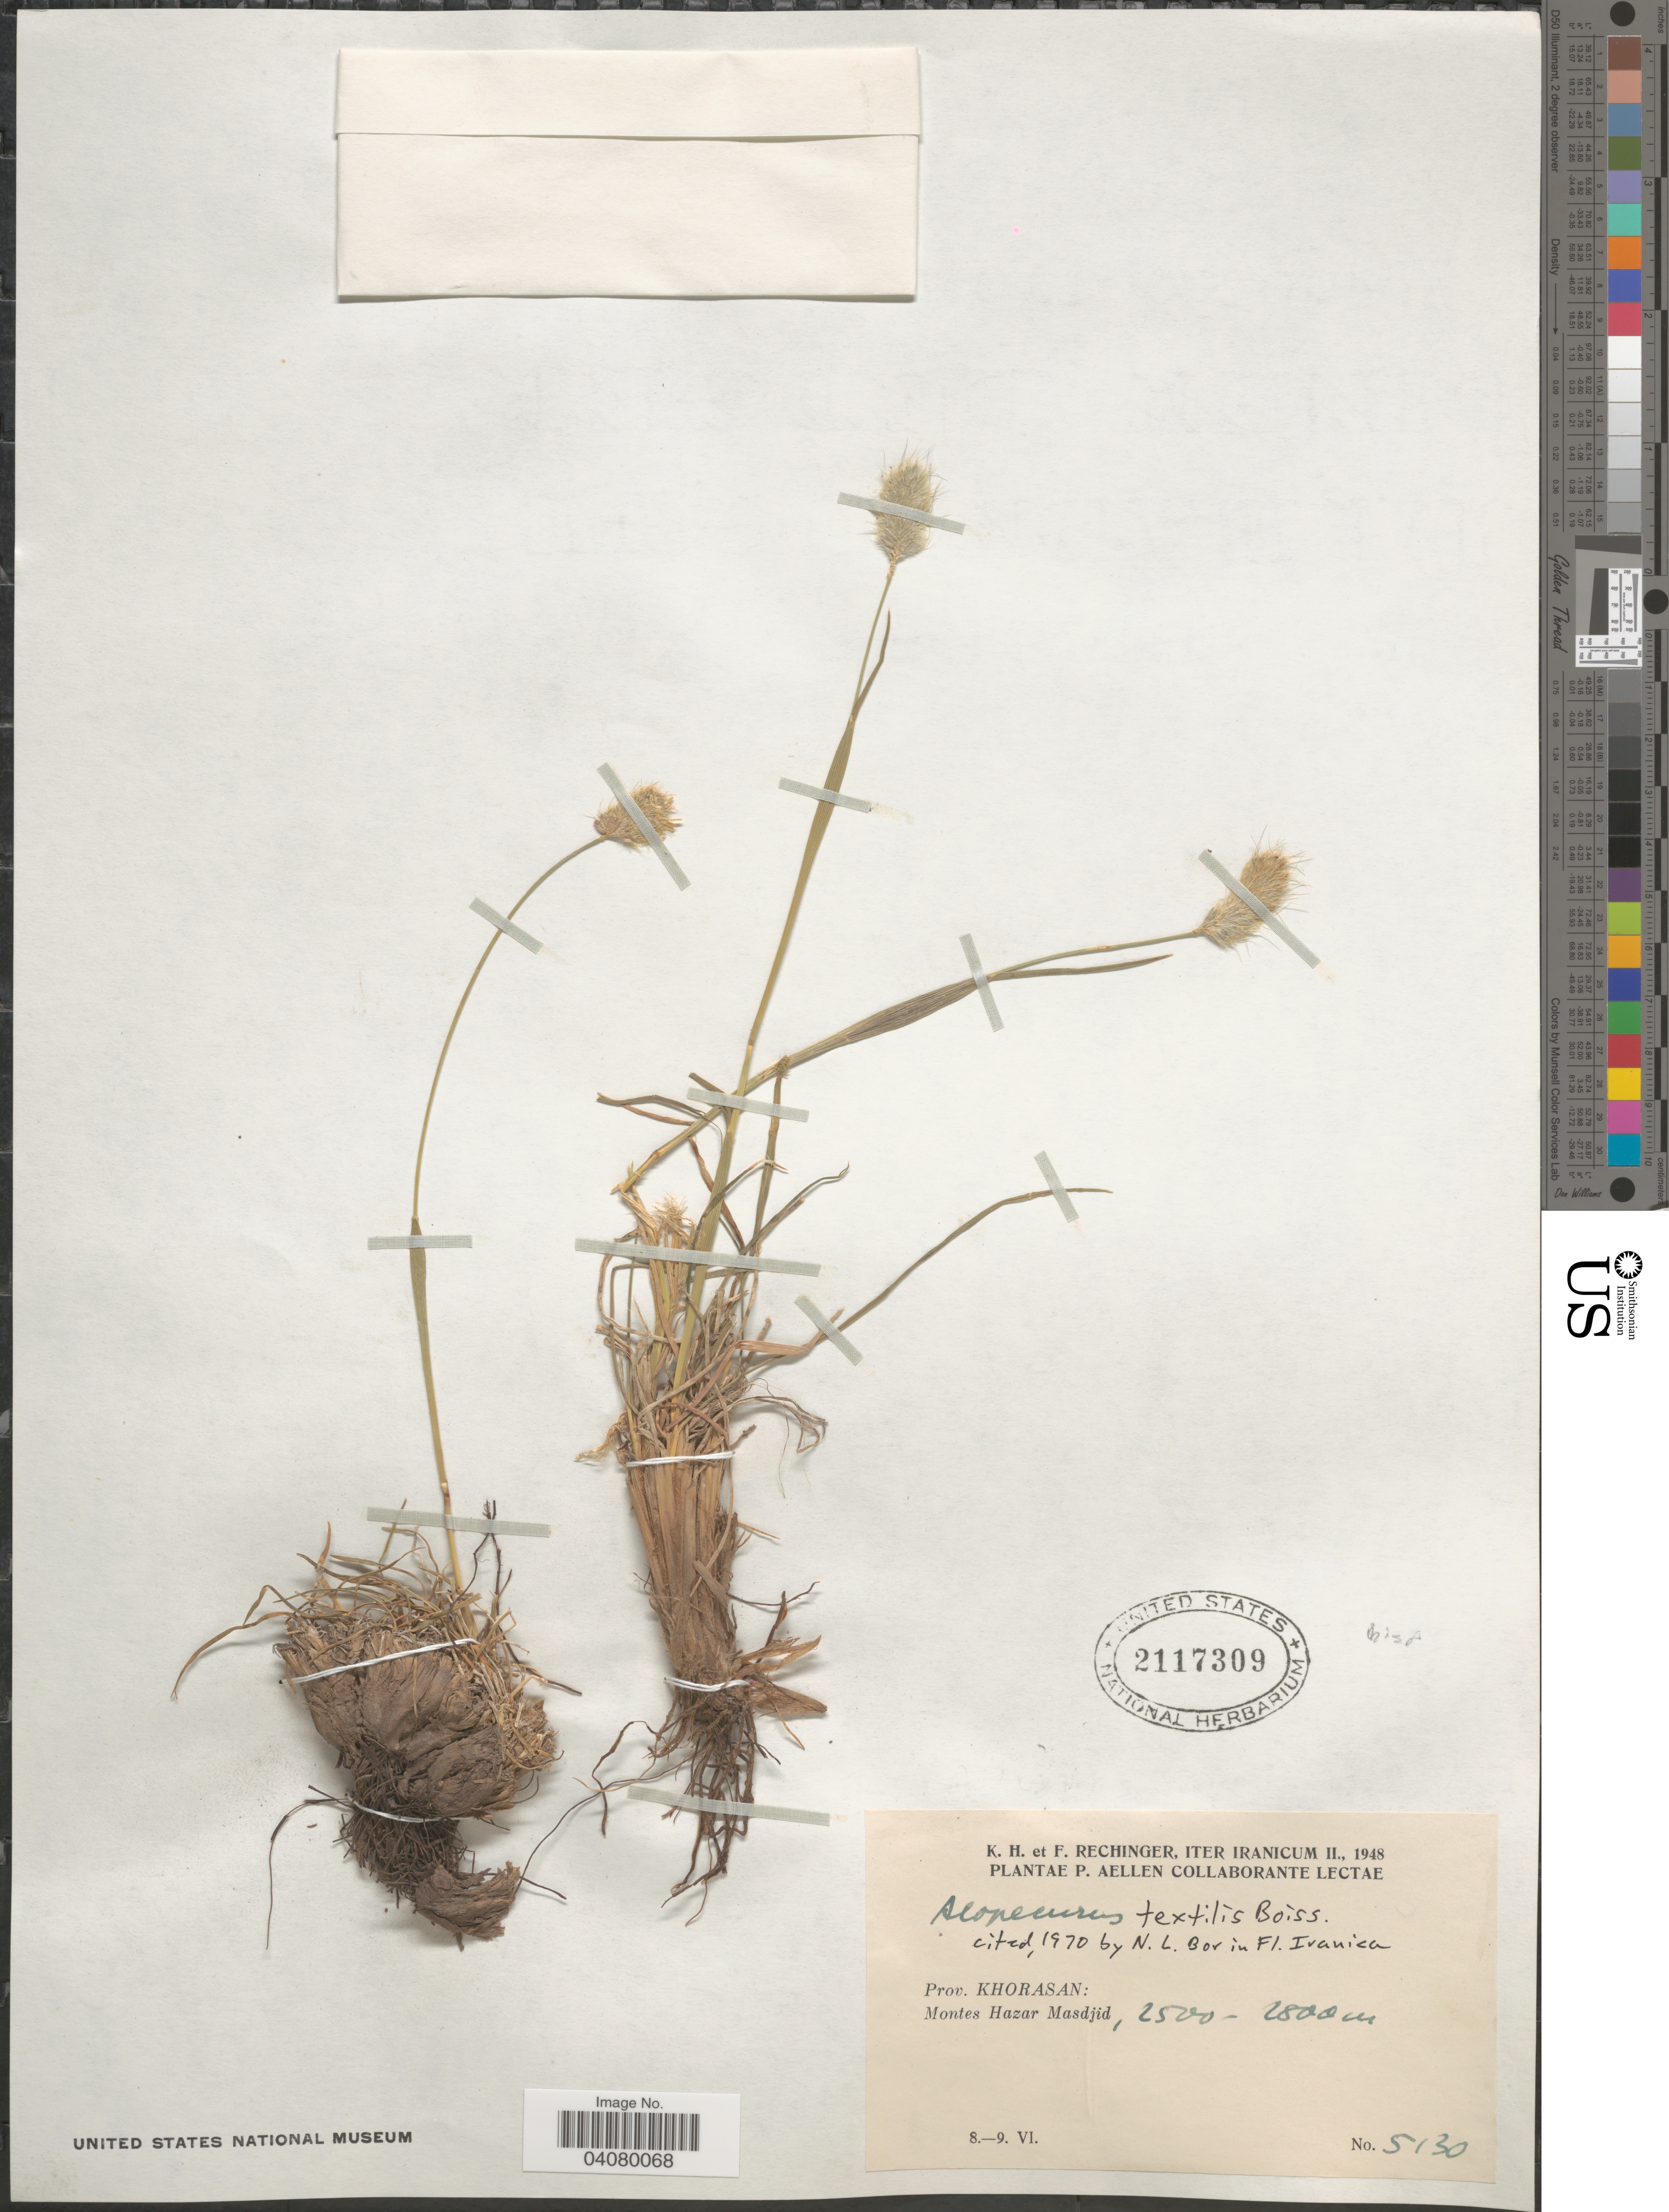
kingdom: Plantae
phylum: Tracheophyta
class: Liliopsida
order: Poales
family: Poaceae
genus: Alopecurus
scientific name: Alopecurus textilis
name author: Boiss.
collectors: K. H. Rechinger & F. Rechinger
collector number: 5130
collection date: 1948-06-08/1948-06-09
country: Iran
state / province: Khorasan [obsolete]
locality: Iter Iranicum II. Prov. Khorasan: Montes Hazar Masdjid.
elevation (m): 2500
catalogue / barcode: US 2117309